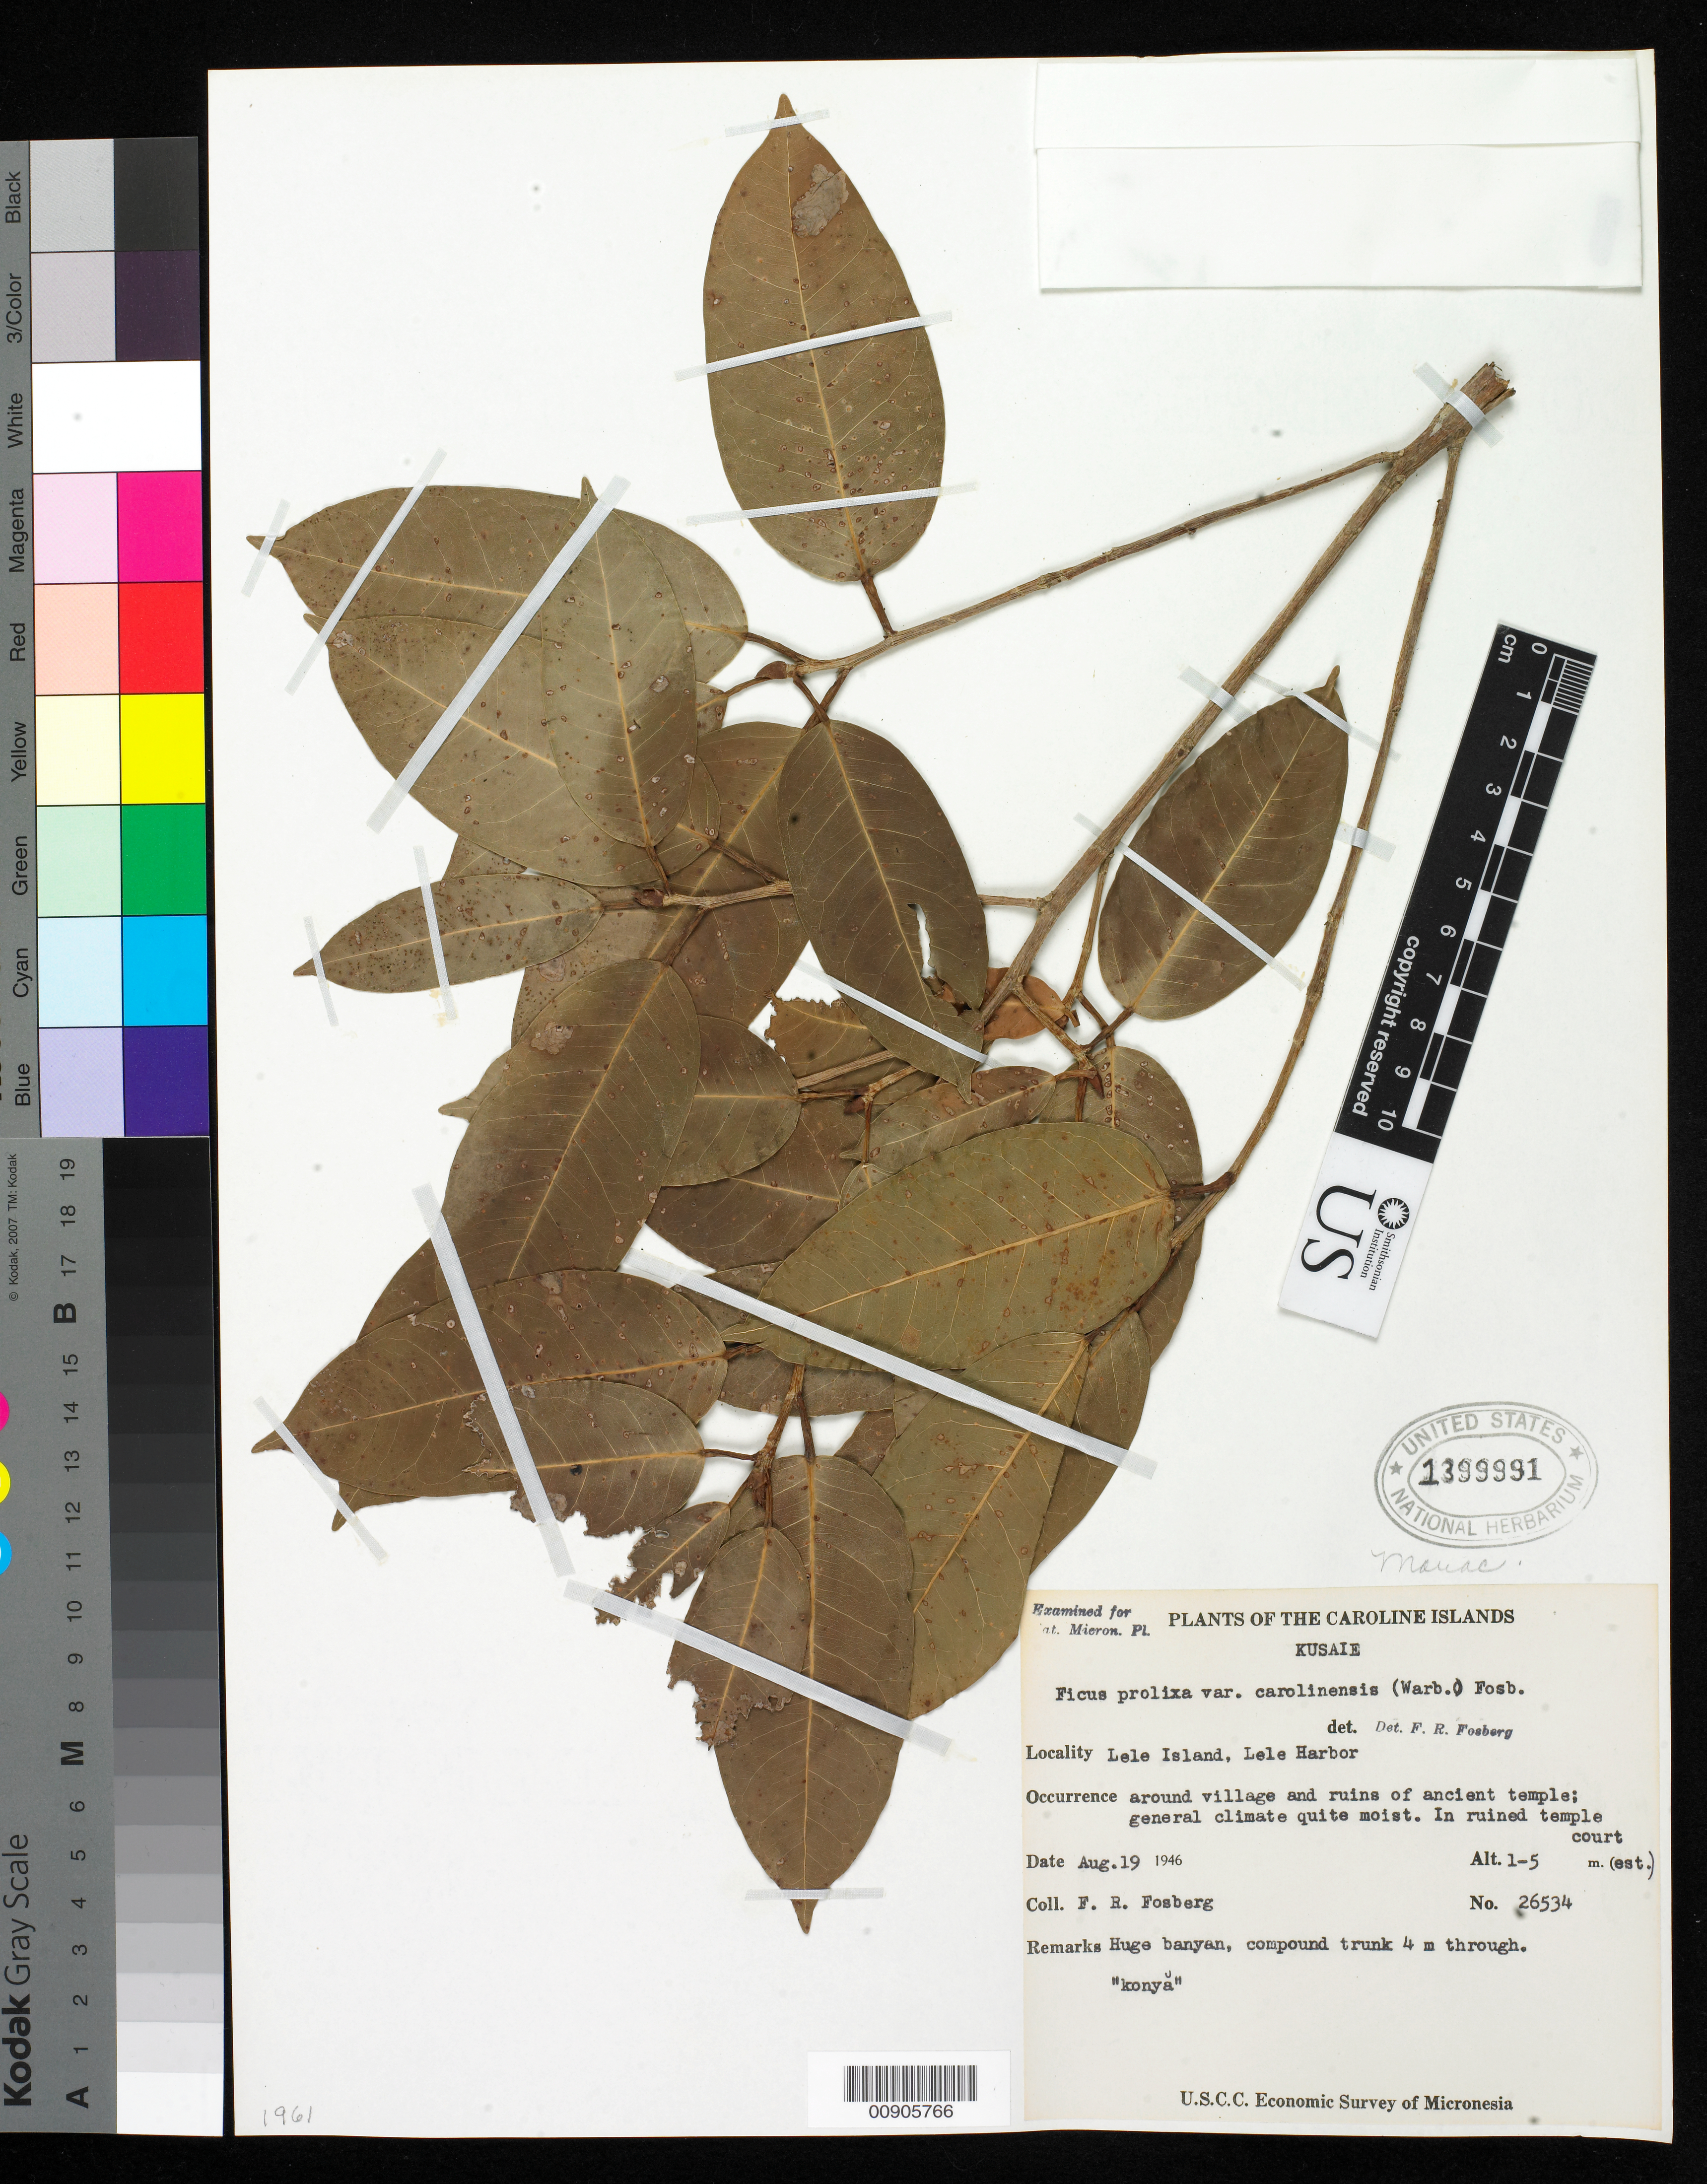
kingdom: Plantae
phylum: Tracheophyta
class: Magnoliopsida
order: Rosales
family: Moraceae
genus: Ficus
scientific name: Ficus prolixa var. carolinensis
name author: (Warb.) Fosberg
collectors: F. R. Fosberg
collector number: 26534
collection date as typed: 19 Aug 1946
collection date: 1946-08-19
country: Micronesia, Federated States of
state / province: Kosrae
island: Kosrae [Kusaie]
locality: Lele Island, Lele Harbor, in ruined temple court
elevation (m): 1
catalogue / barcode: US 1399991